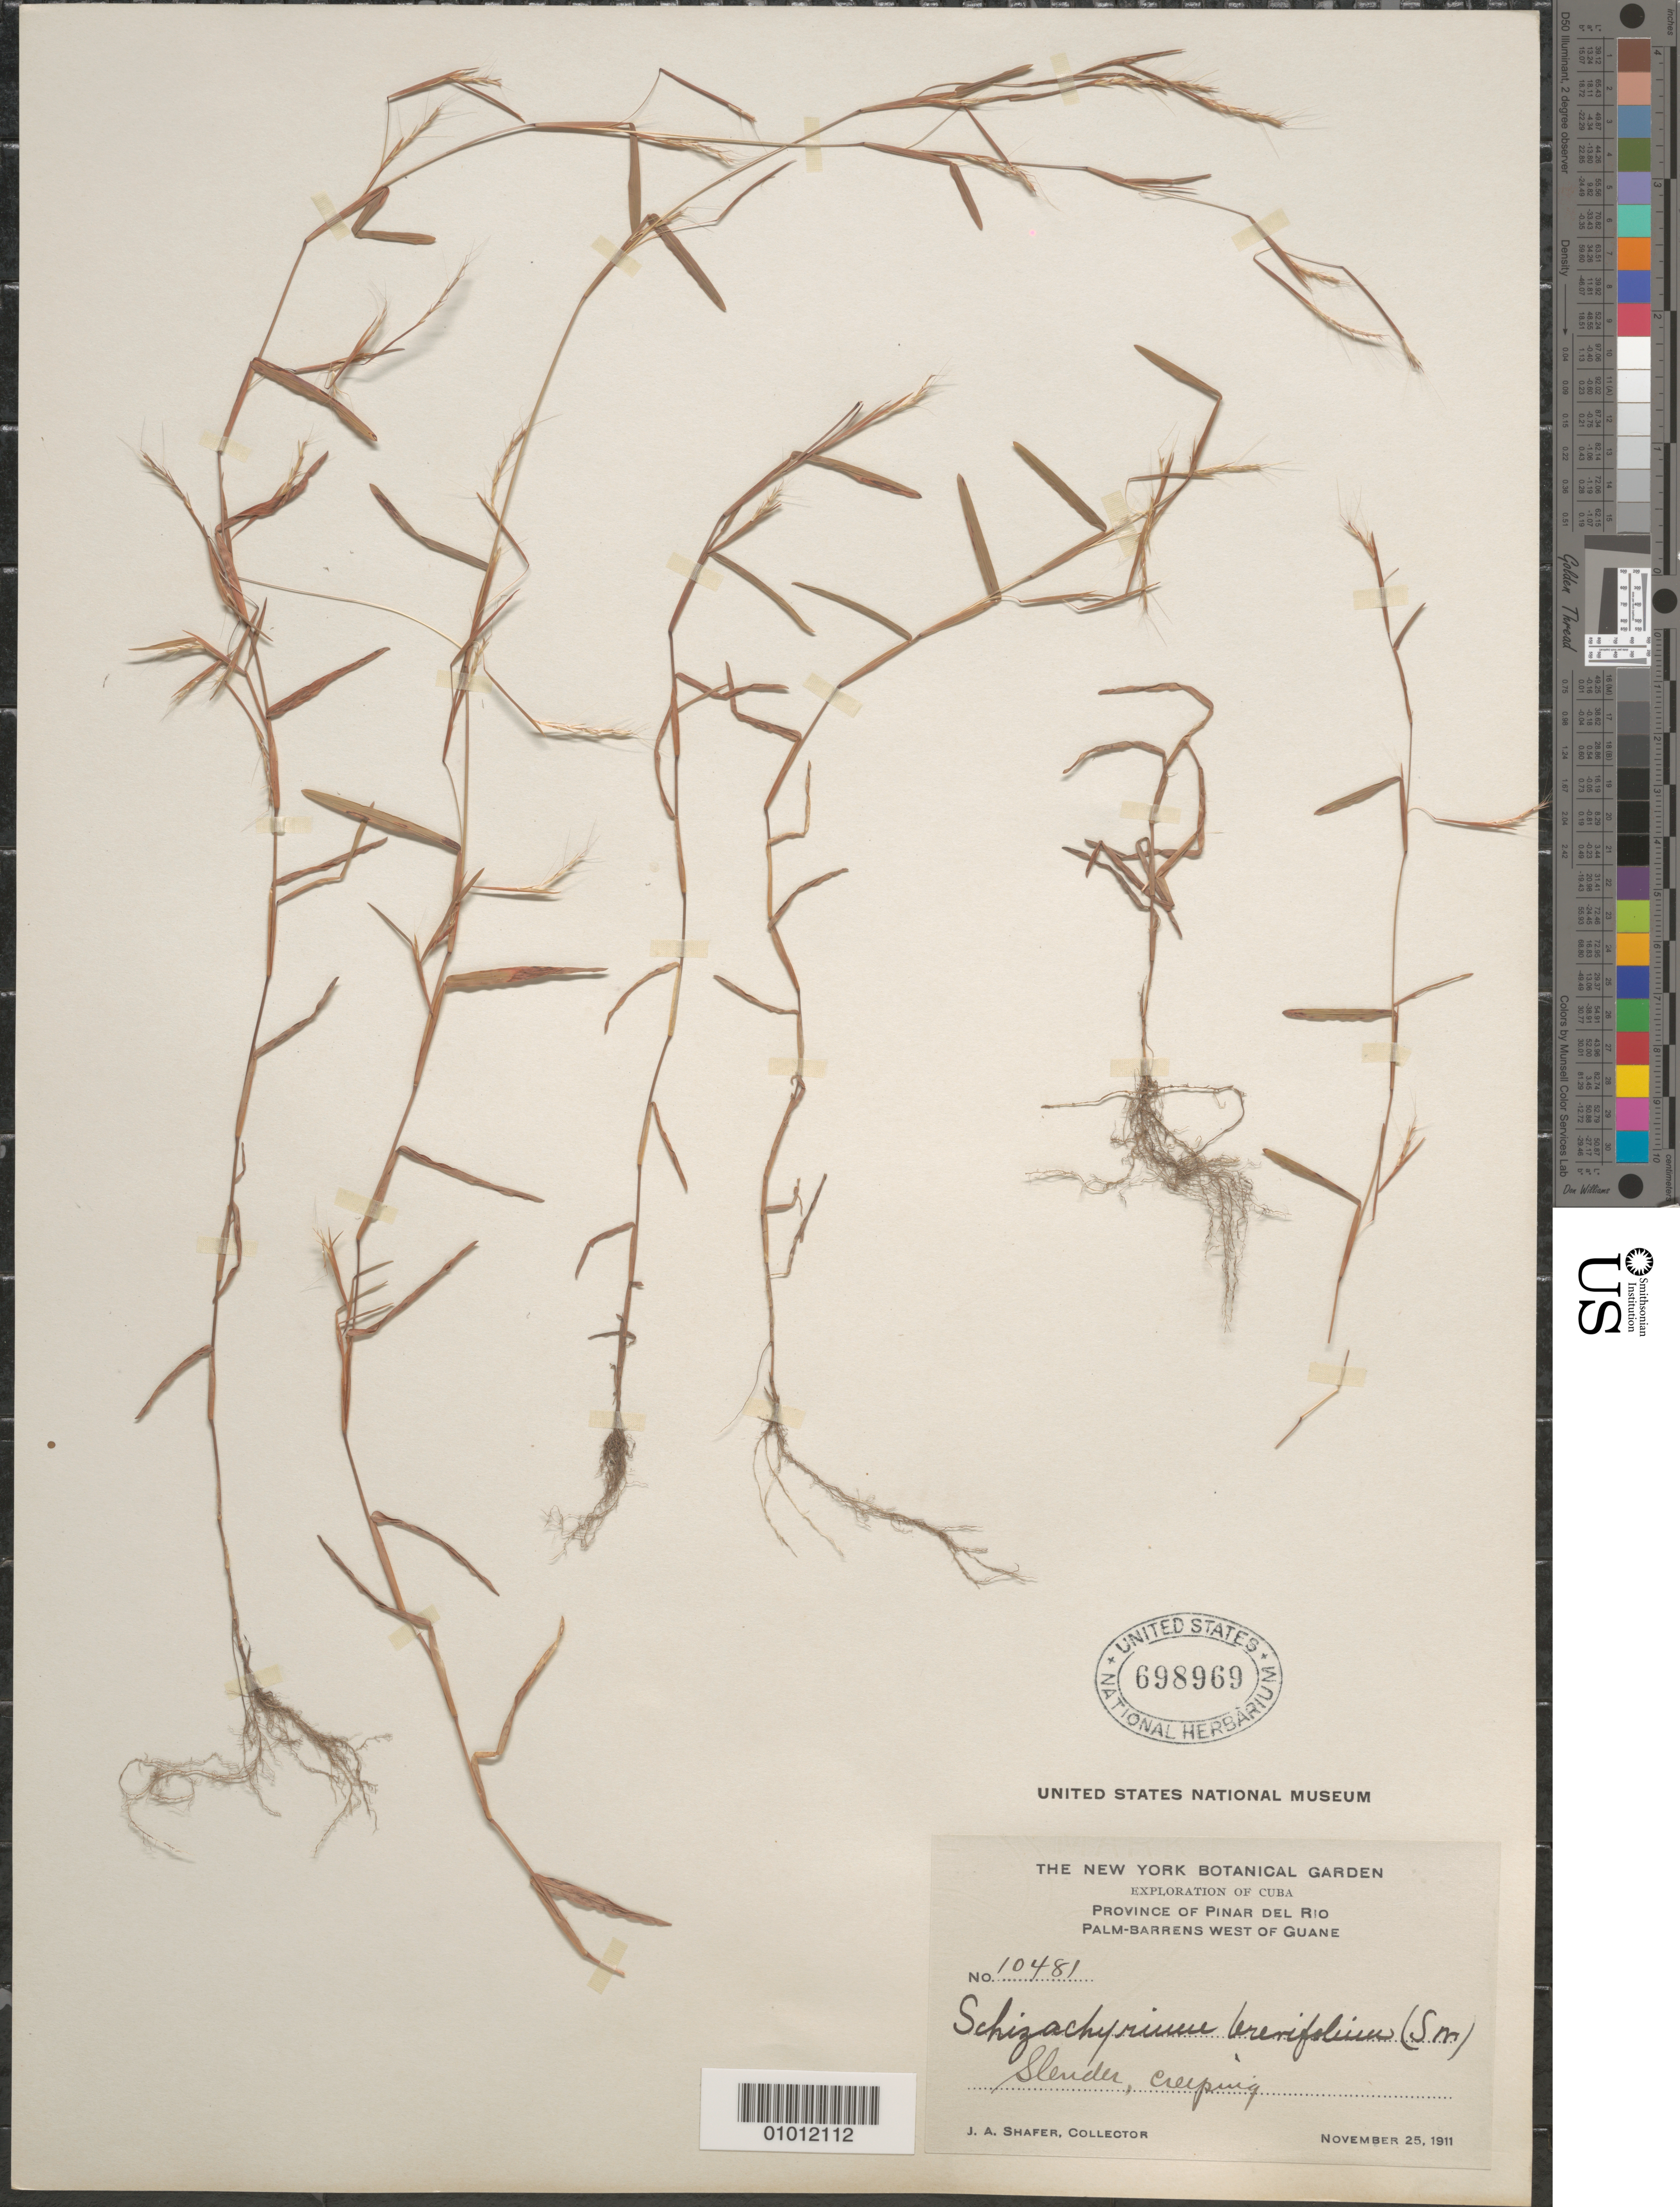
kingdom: Plantae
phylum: Tracheophyta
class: Liliopsida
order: Poales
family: Poaceae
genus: Schizachyrium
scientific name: Schizachyrium brevifolium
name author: (Sw.) Nees ex Büse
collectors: J. A. Shafer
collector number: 10481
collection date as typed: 25 Nov 1911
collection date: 1911-11-25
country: Cuba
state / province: Pinar del Rio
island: Cuba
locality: Palm-barrense W of Guane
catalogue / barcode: US 698969